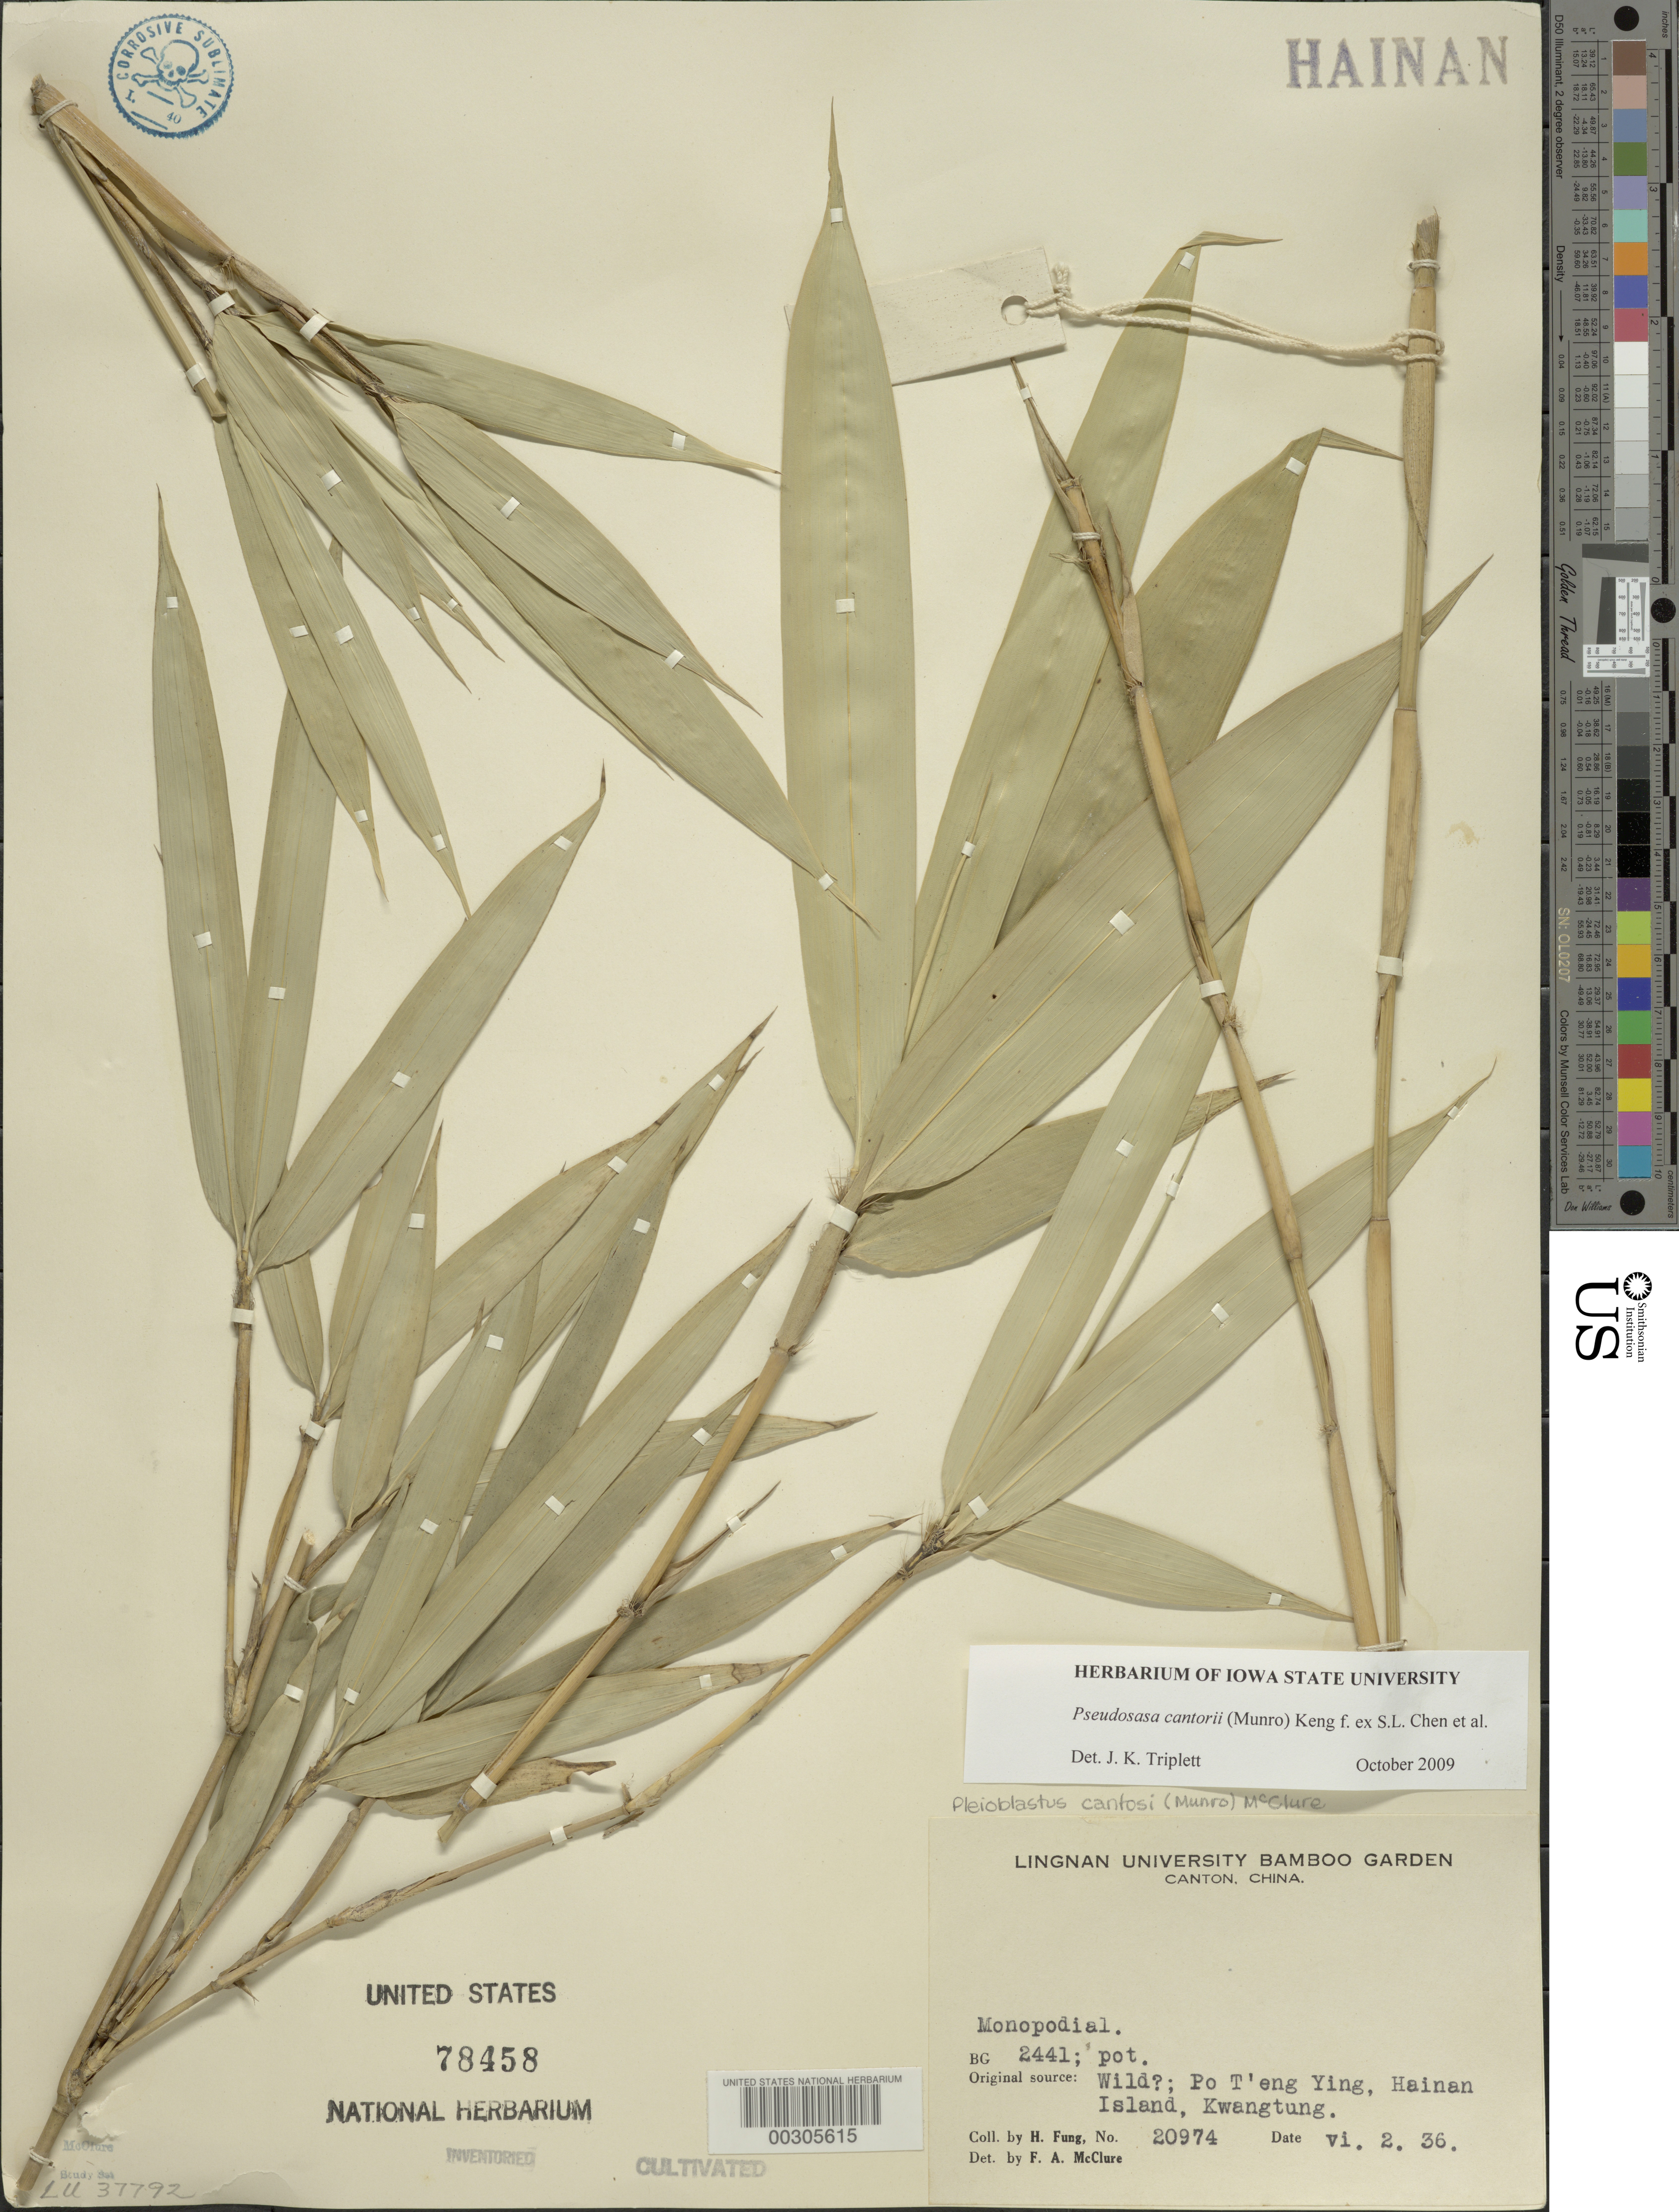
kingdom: Plantae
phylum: Tracheophyta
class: Liliopsida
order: Poales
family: Poaceae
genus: Pseudosasa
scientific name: Pseudosasa cantorii (Munro) Keng f. ex S.L. Chen et al.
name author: (Munro) Keng f. ex S.L. Chen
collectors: H. L. Fung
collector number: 20974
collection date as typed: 02 Jun 1936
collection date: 1936-06-02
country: China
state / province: Guangdong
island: Honam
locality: Lingnan univ. bg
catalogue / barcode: US 78458